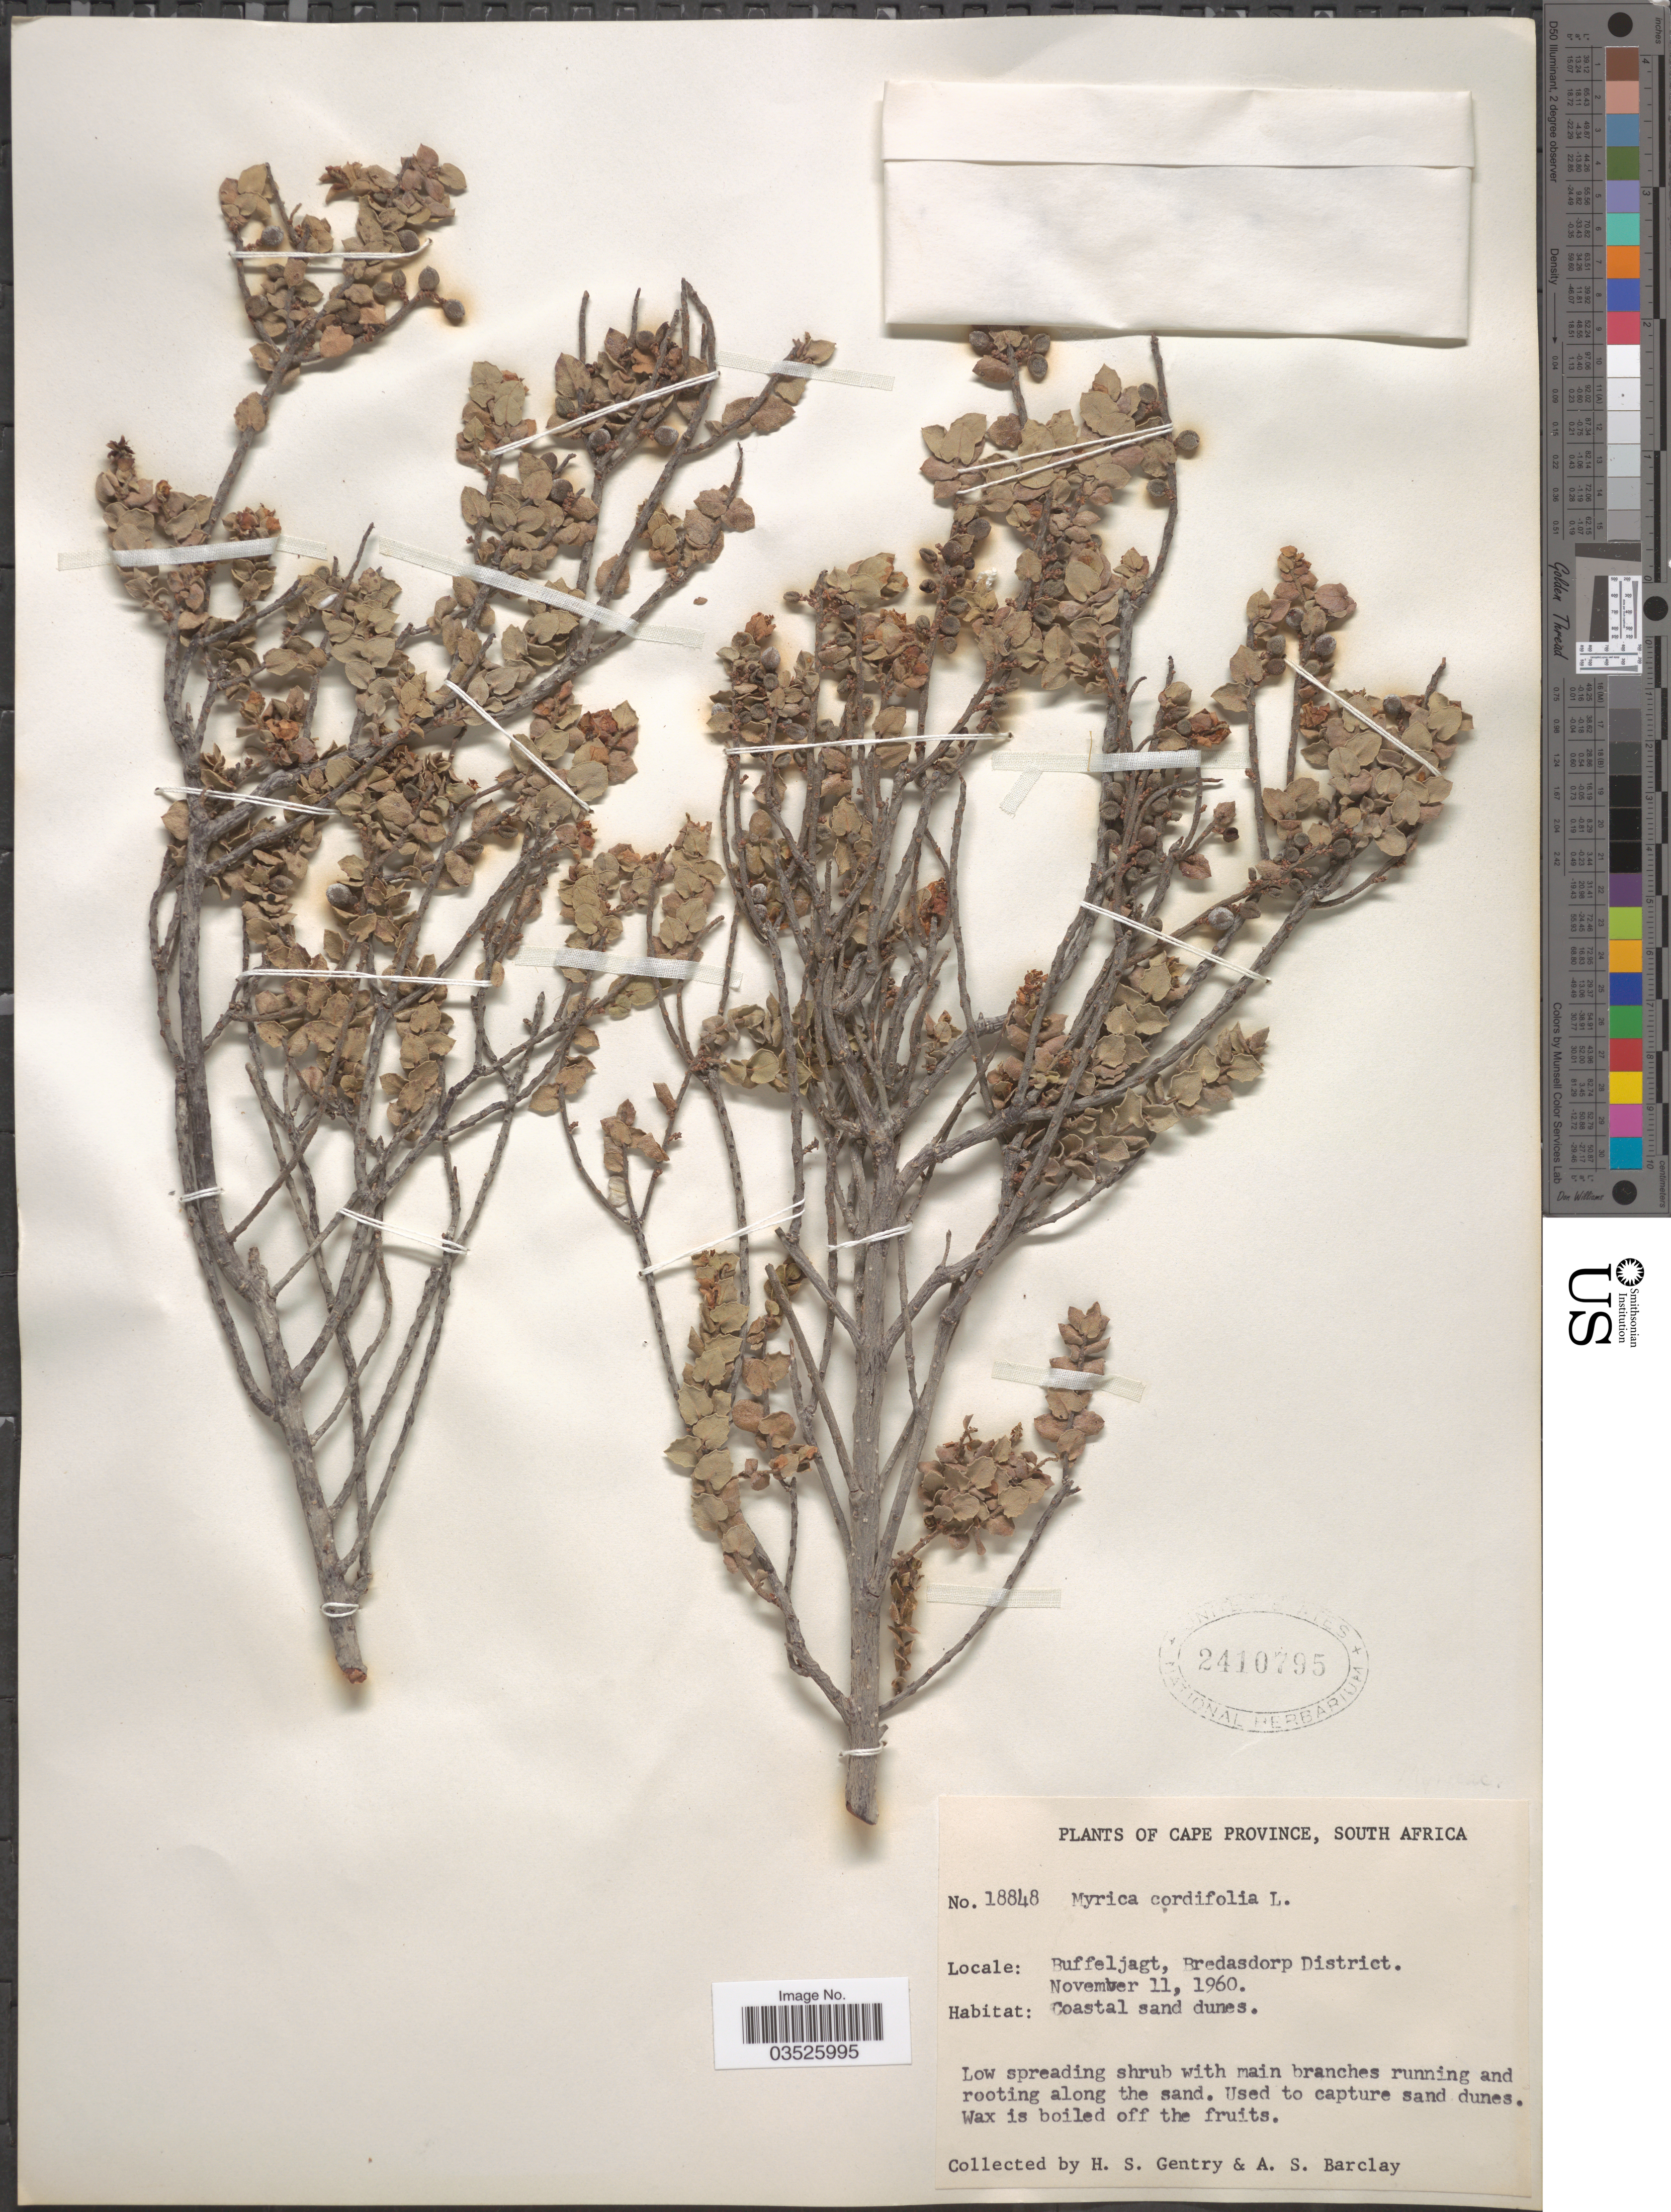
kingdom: Plantae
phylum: Tracheophyta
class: Magnoliopsida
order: Fagales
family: Myricaceae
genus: Morella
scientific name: Morella cordifolia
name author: (L.) Killick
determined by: Strong, Mark T., (BOT), Smithsonian Institution - National Museum of Natural History (UNITED STATES)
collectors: H. S. Gentry & A. S. Barclay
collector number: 18848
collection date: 1960-11-11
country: South Africa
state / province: Western Cape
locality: Buffeljagt, Bredasdorp District. Coastal sand dunes.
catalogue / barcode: US 2410795